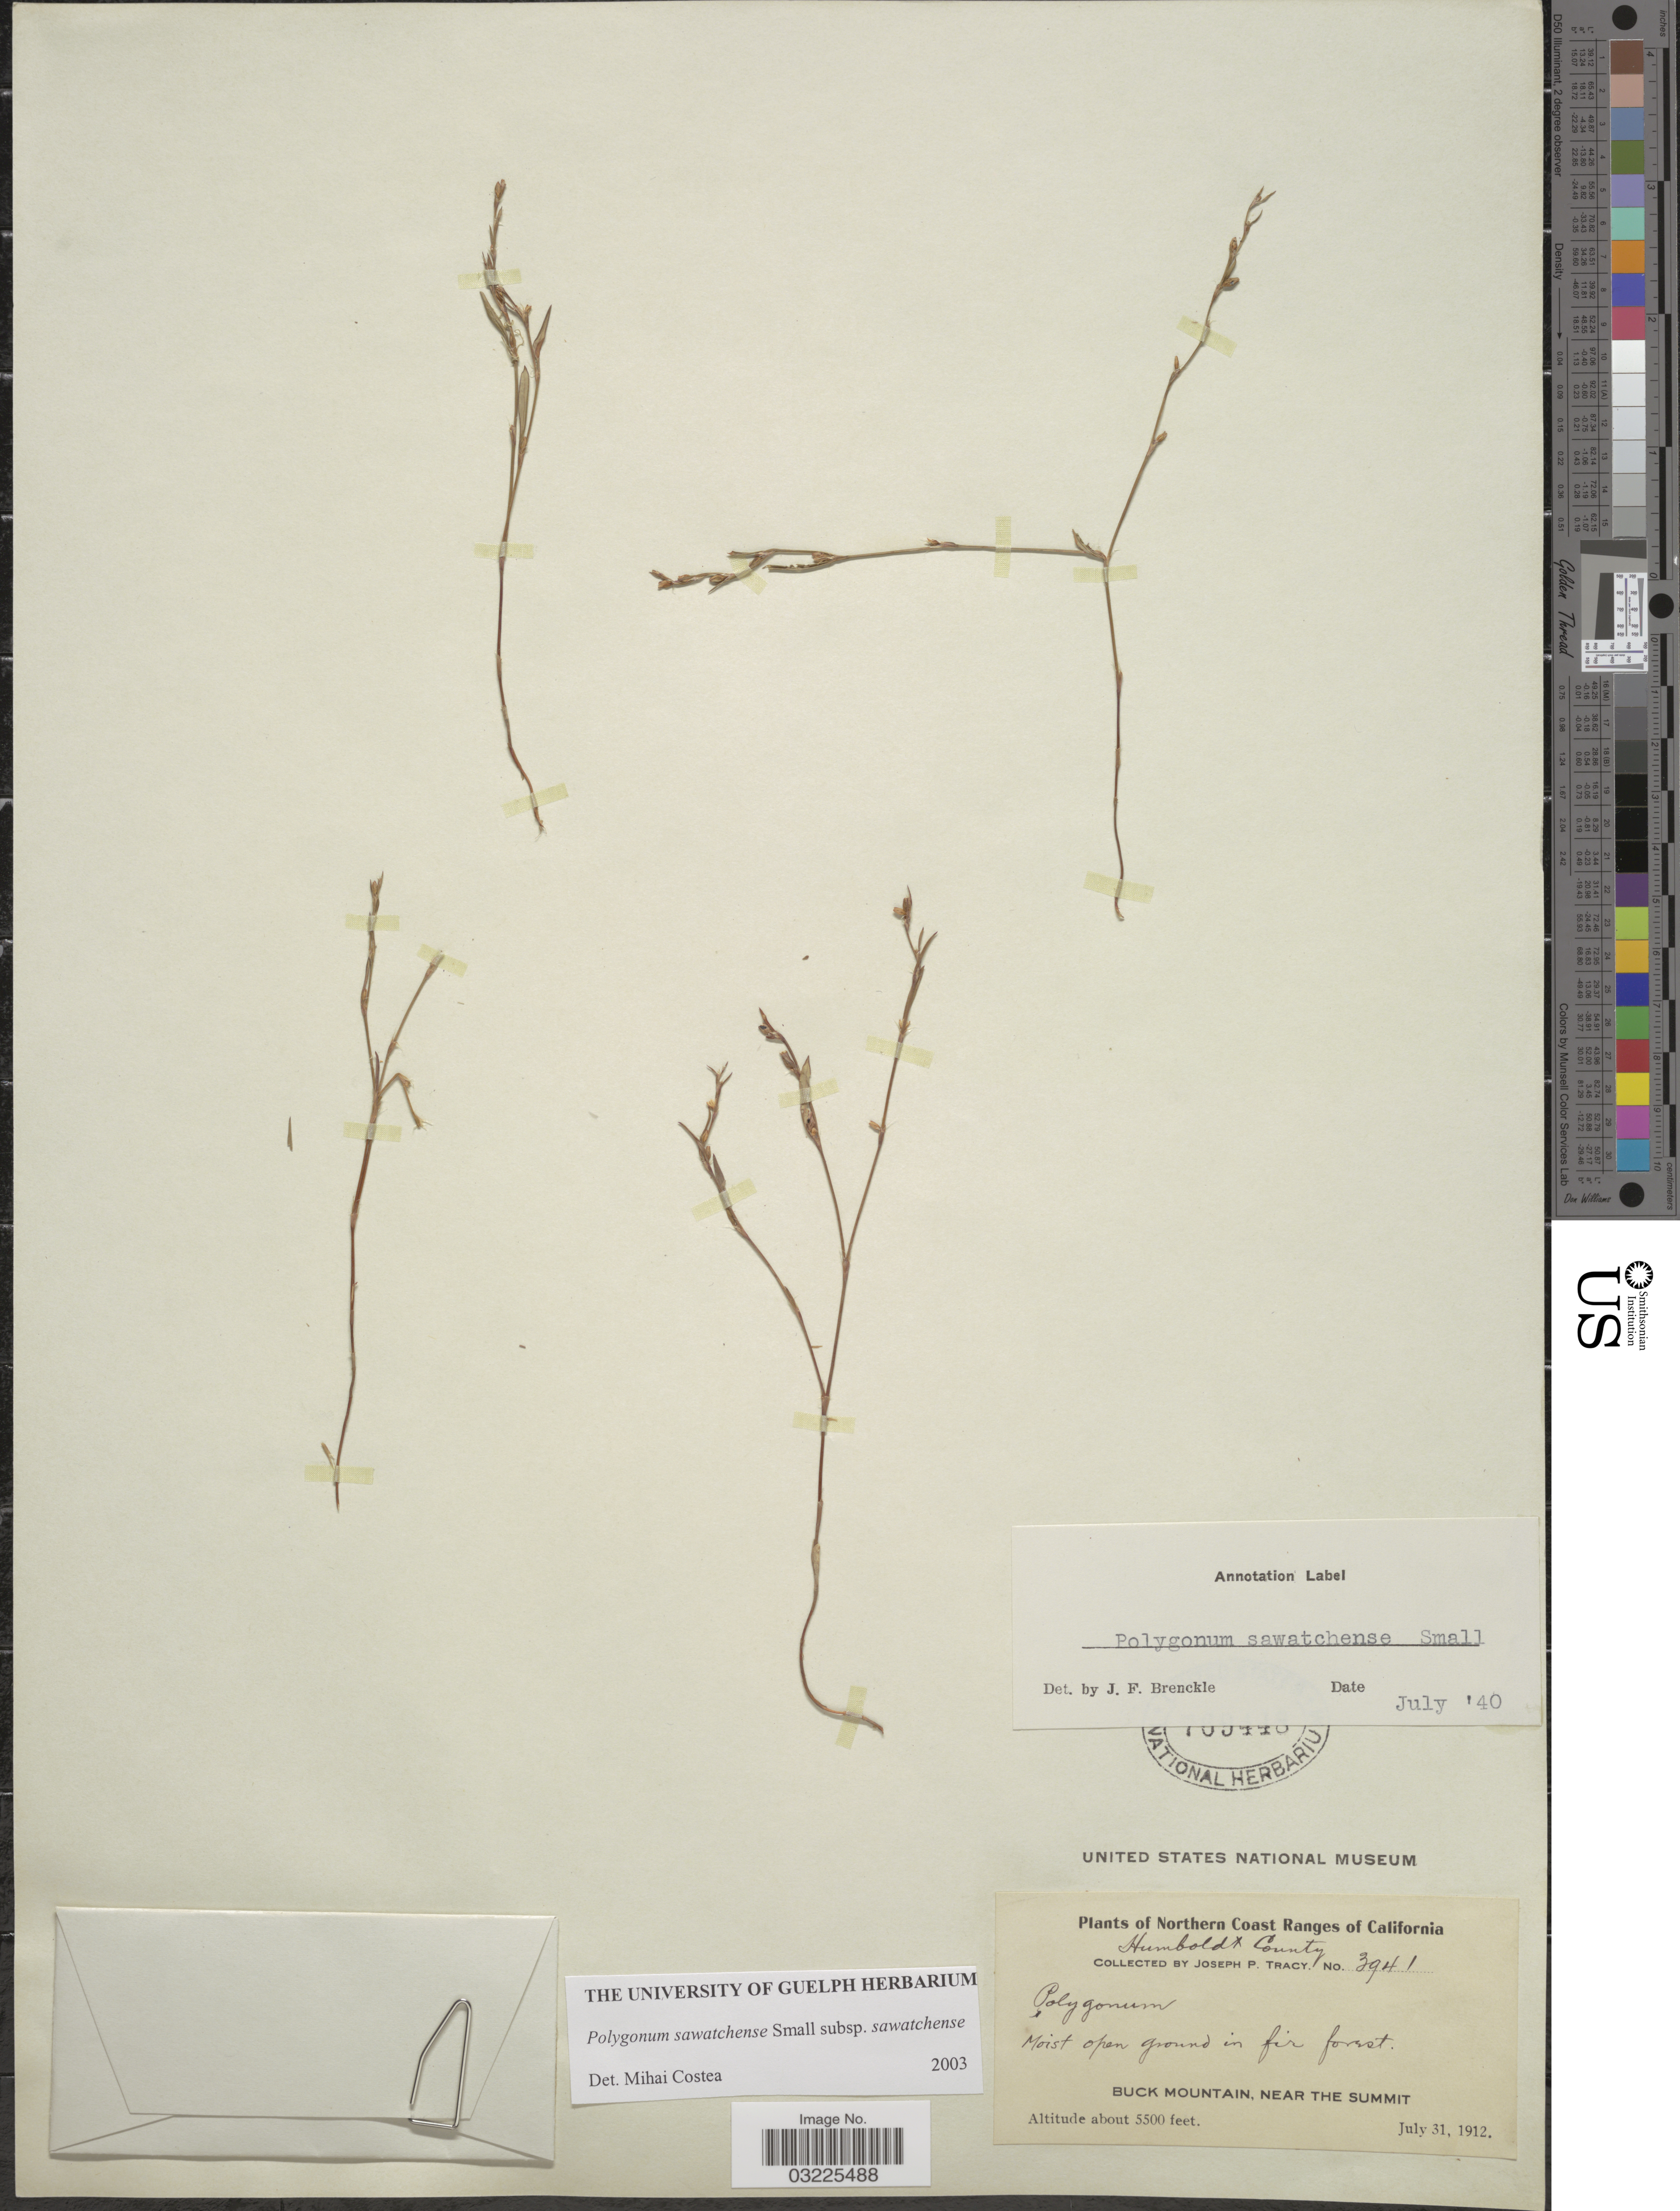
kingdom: Plantae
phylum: Tracheophyta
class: Magnoliopsida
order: Caryophyllales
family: Polygonaceae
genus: Polygonum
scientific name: Polygonum sawatchense subsp. sawatchense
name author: Small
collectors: J. Tracy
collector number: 3941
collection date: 1912-07-31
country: United States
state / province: California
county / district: Humboldt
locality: Northern Coast Ranges of California. Humboldt County. Buck Mountain, near the Summit.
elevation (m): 1676